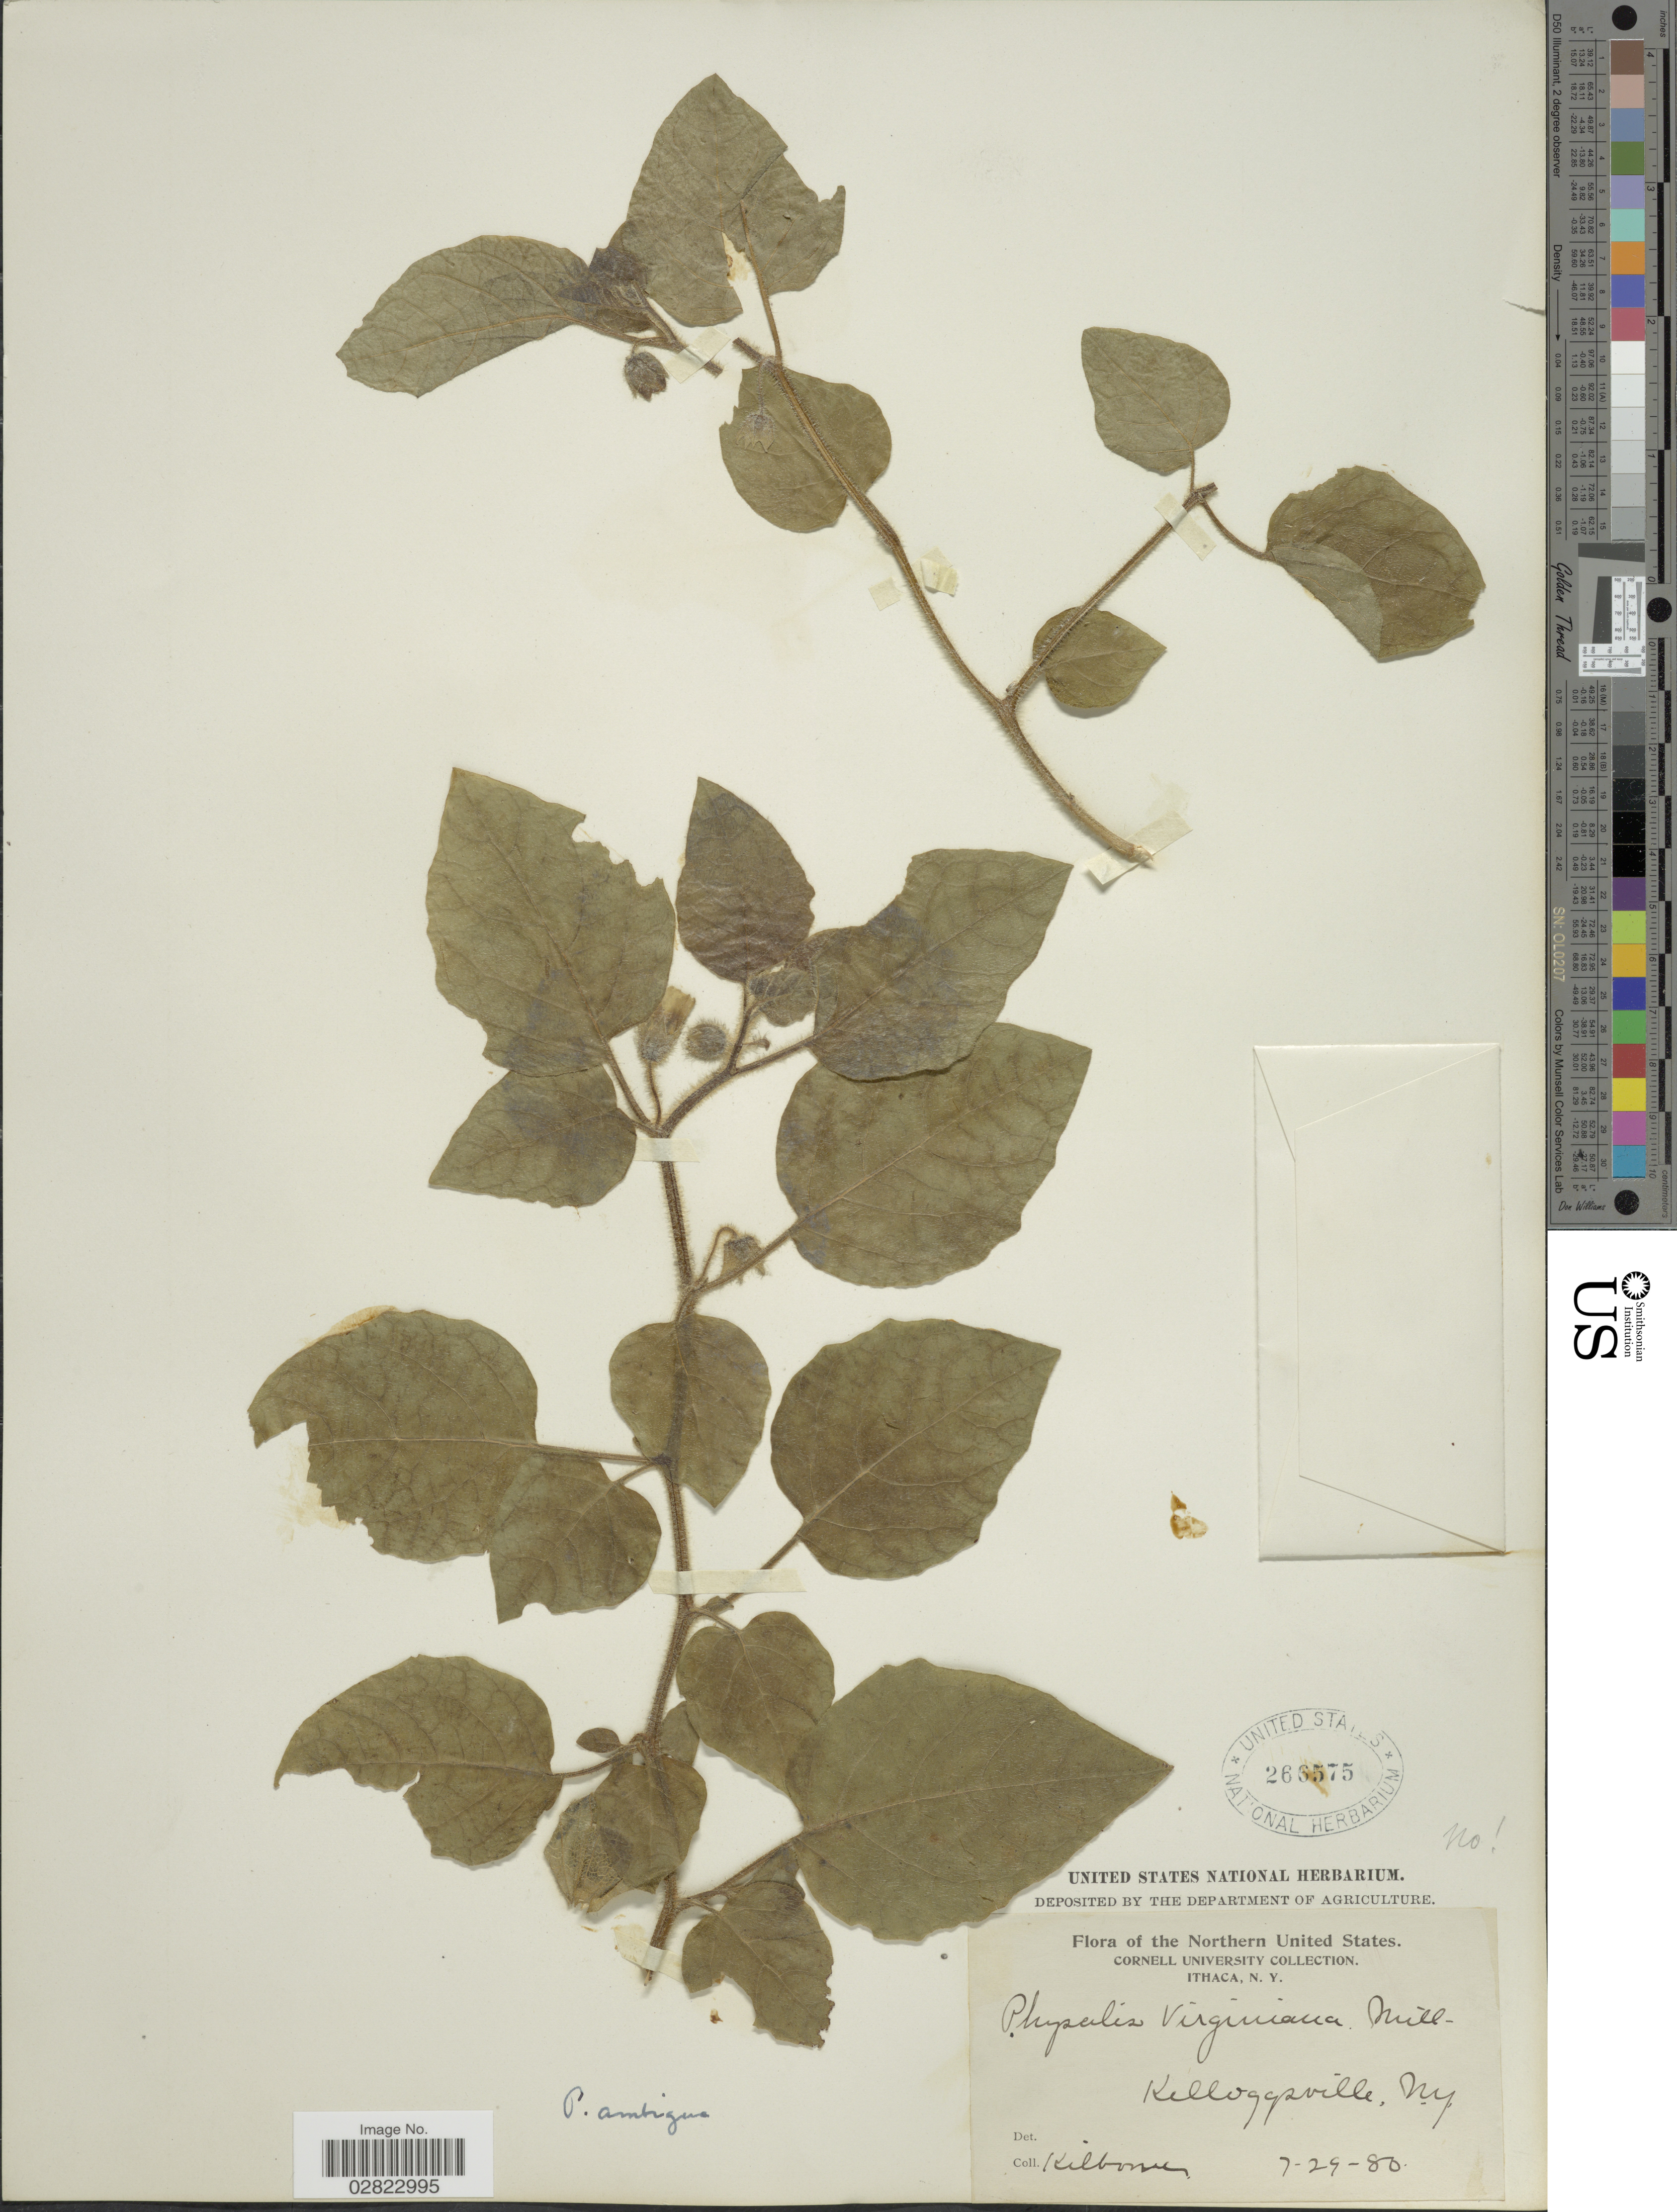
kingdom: Plantae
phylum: Tracheophyta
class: Magnoliopsida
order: Solanales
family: Solanaceae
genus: Physalis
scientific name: Physalis ambigua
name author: (A. Gray) Britton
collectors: Kilborne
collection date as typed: Transcribed d/m/y: 29/7/80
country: United States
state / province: New York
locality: Northern United States. Kelloggsville.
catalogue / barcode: US 263575